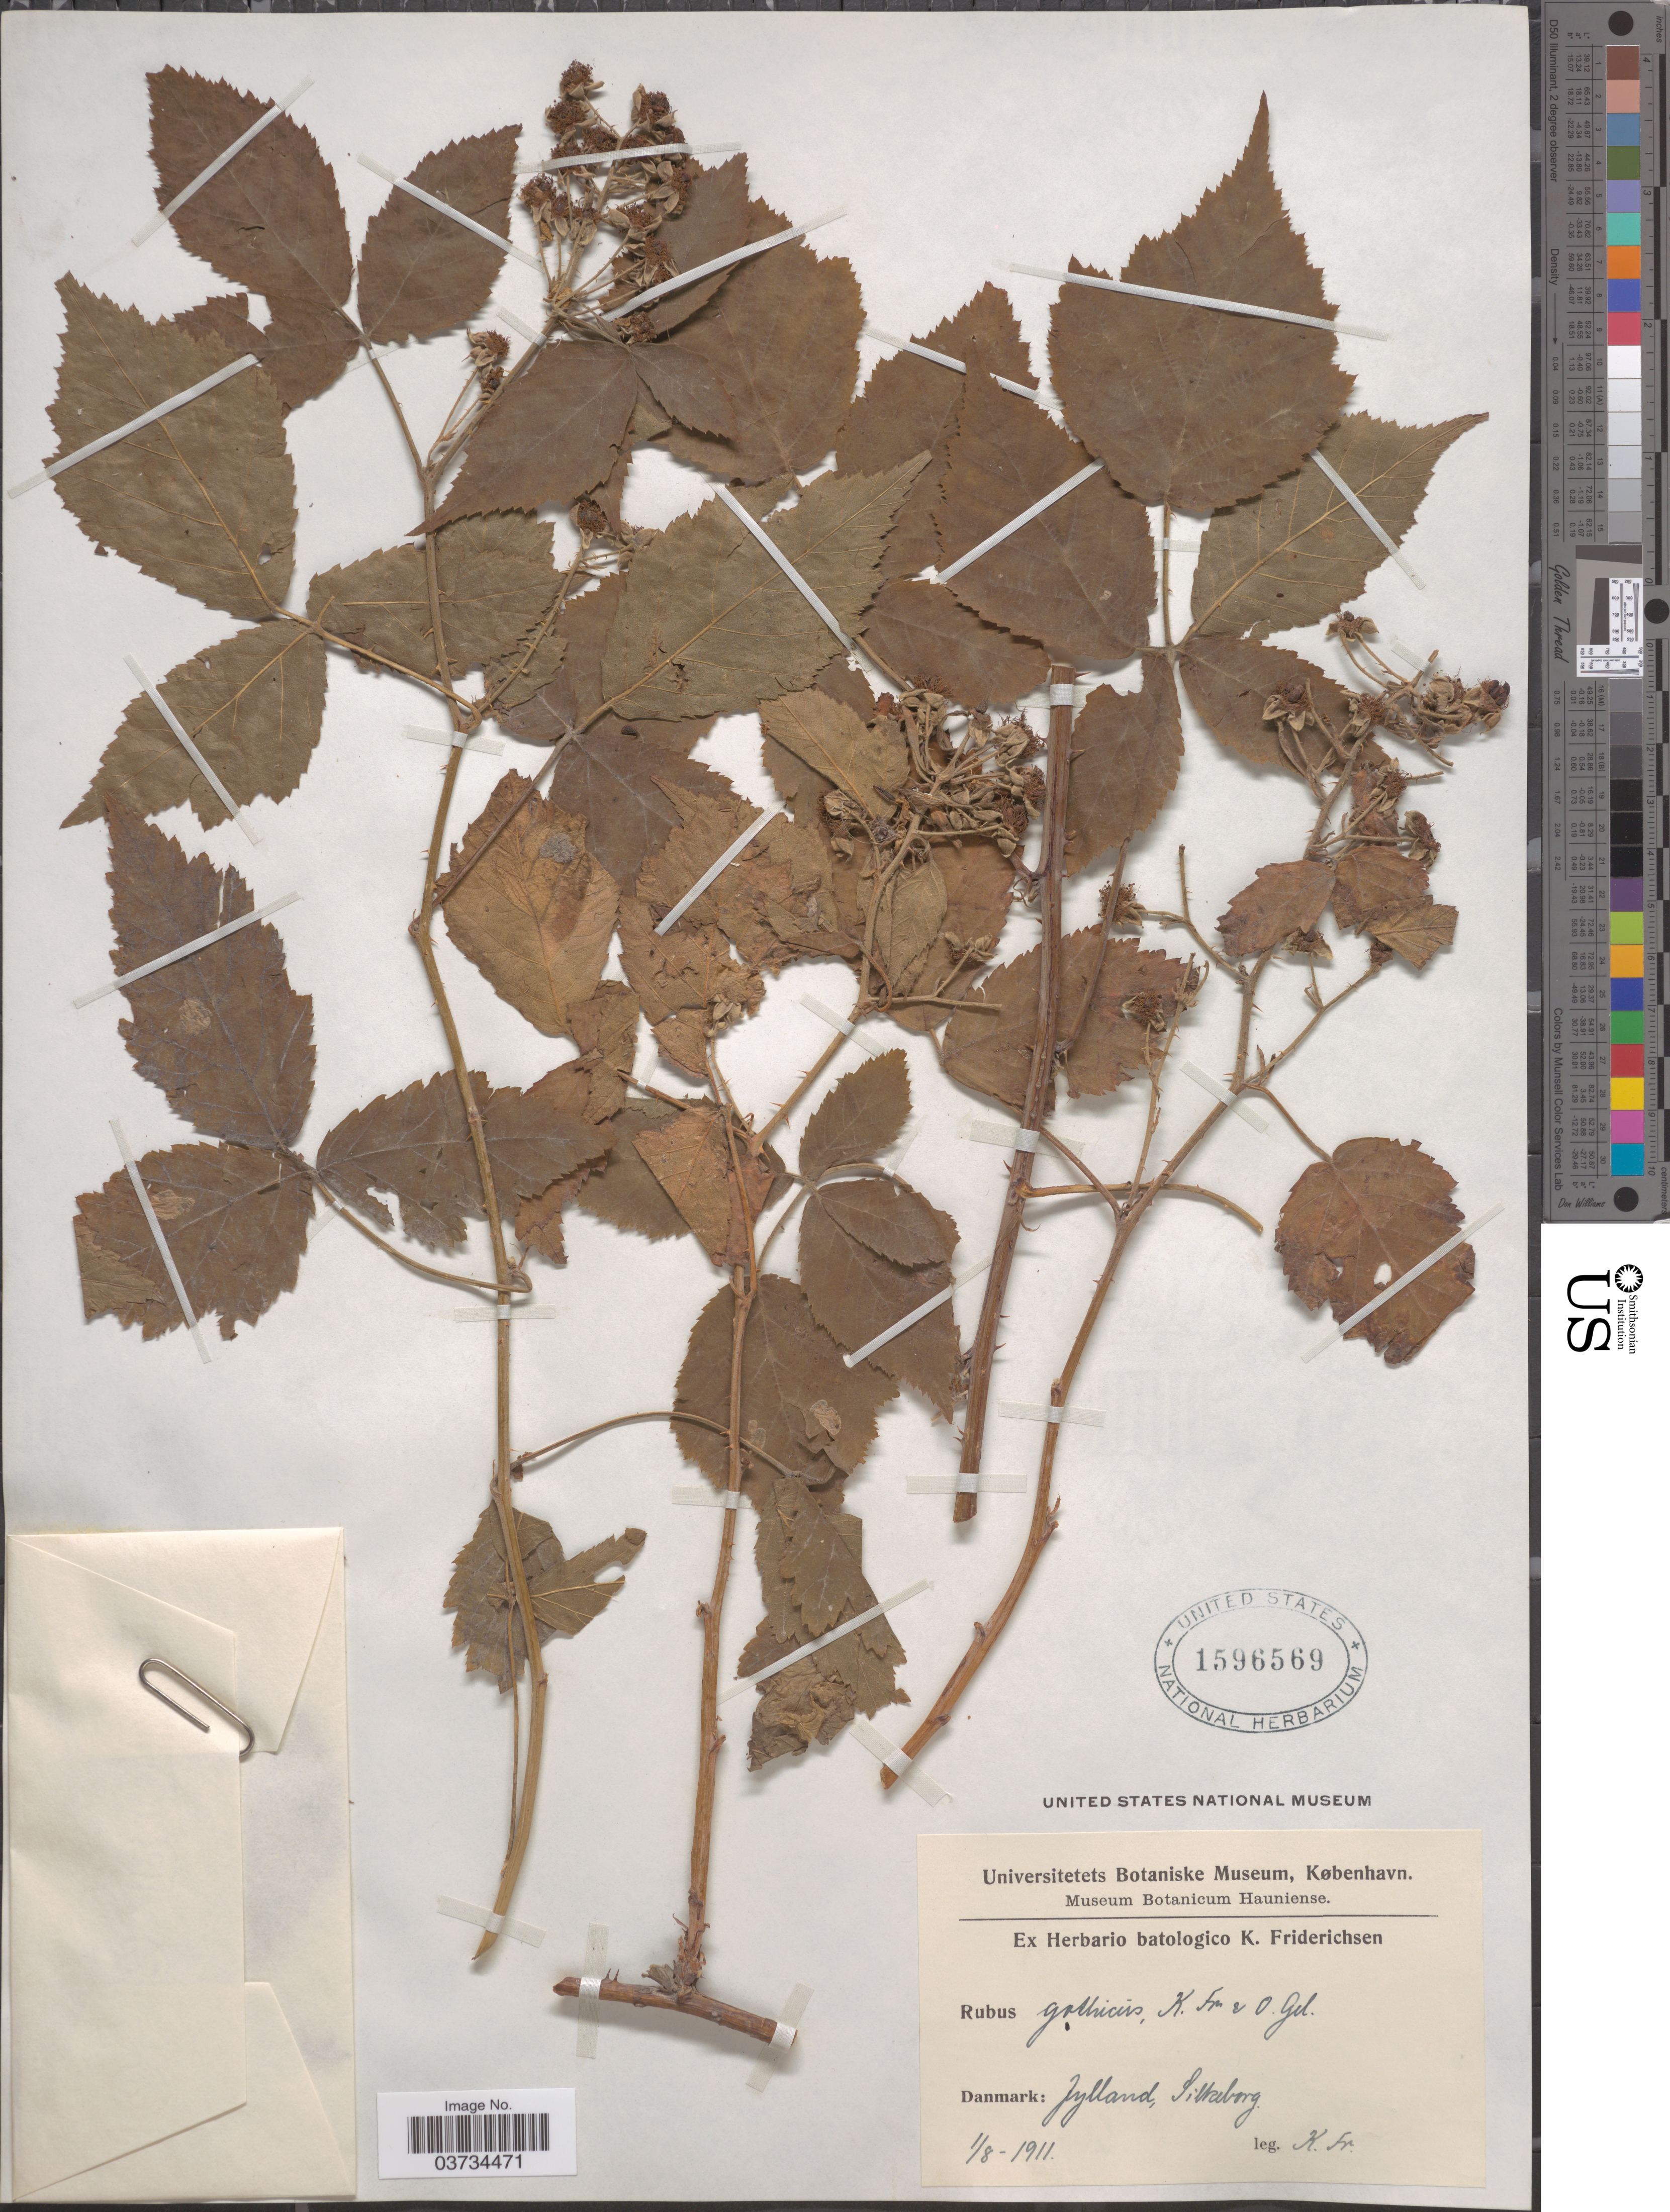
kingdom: Plantae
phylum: Tracheophyta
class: Magnoliopsida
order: Rosales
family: Rosaceae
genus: Rubus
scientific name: Rubus gothicus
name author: Frid. & Gelert ex E.H.L. Krause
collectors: K. Friderichsen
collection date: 1911-08-01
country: Denmark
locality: Jylland, silkeborg.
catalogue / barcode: US 1596569